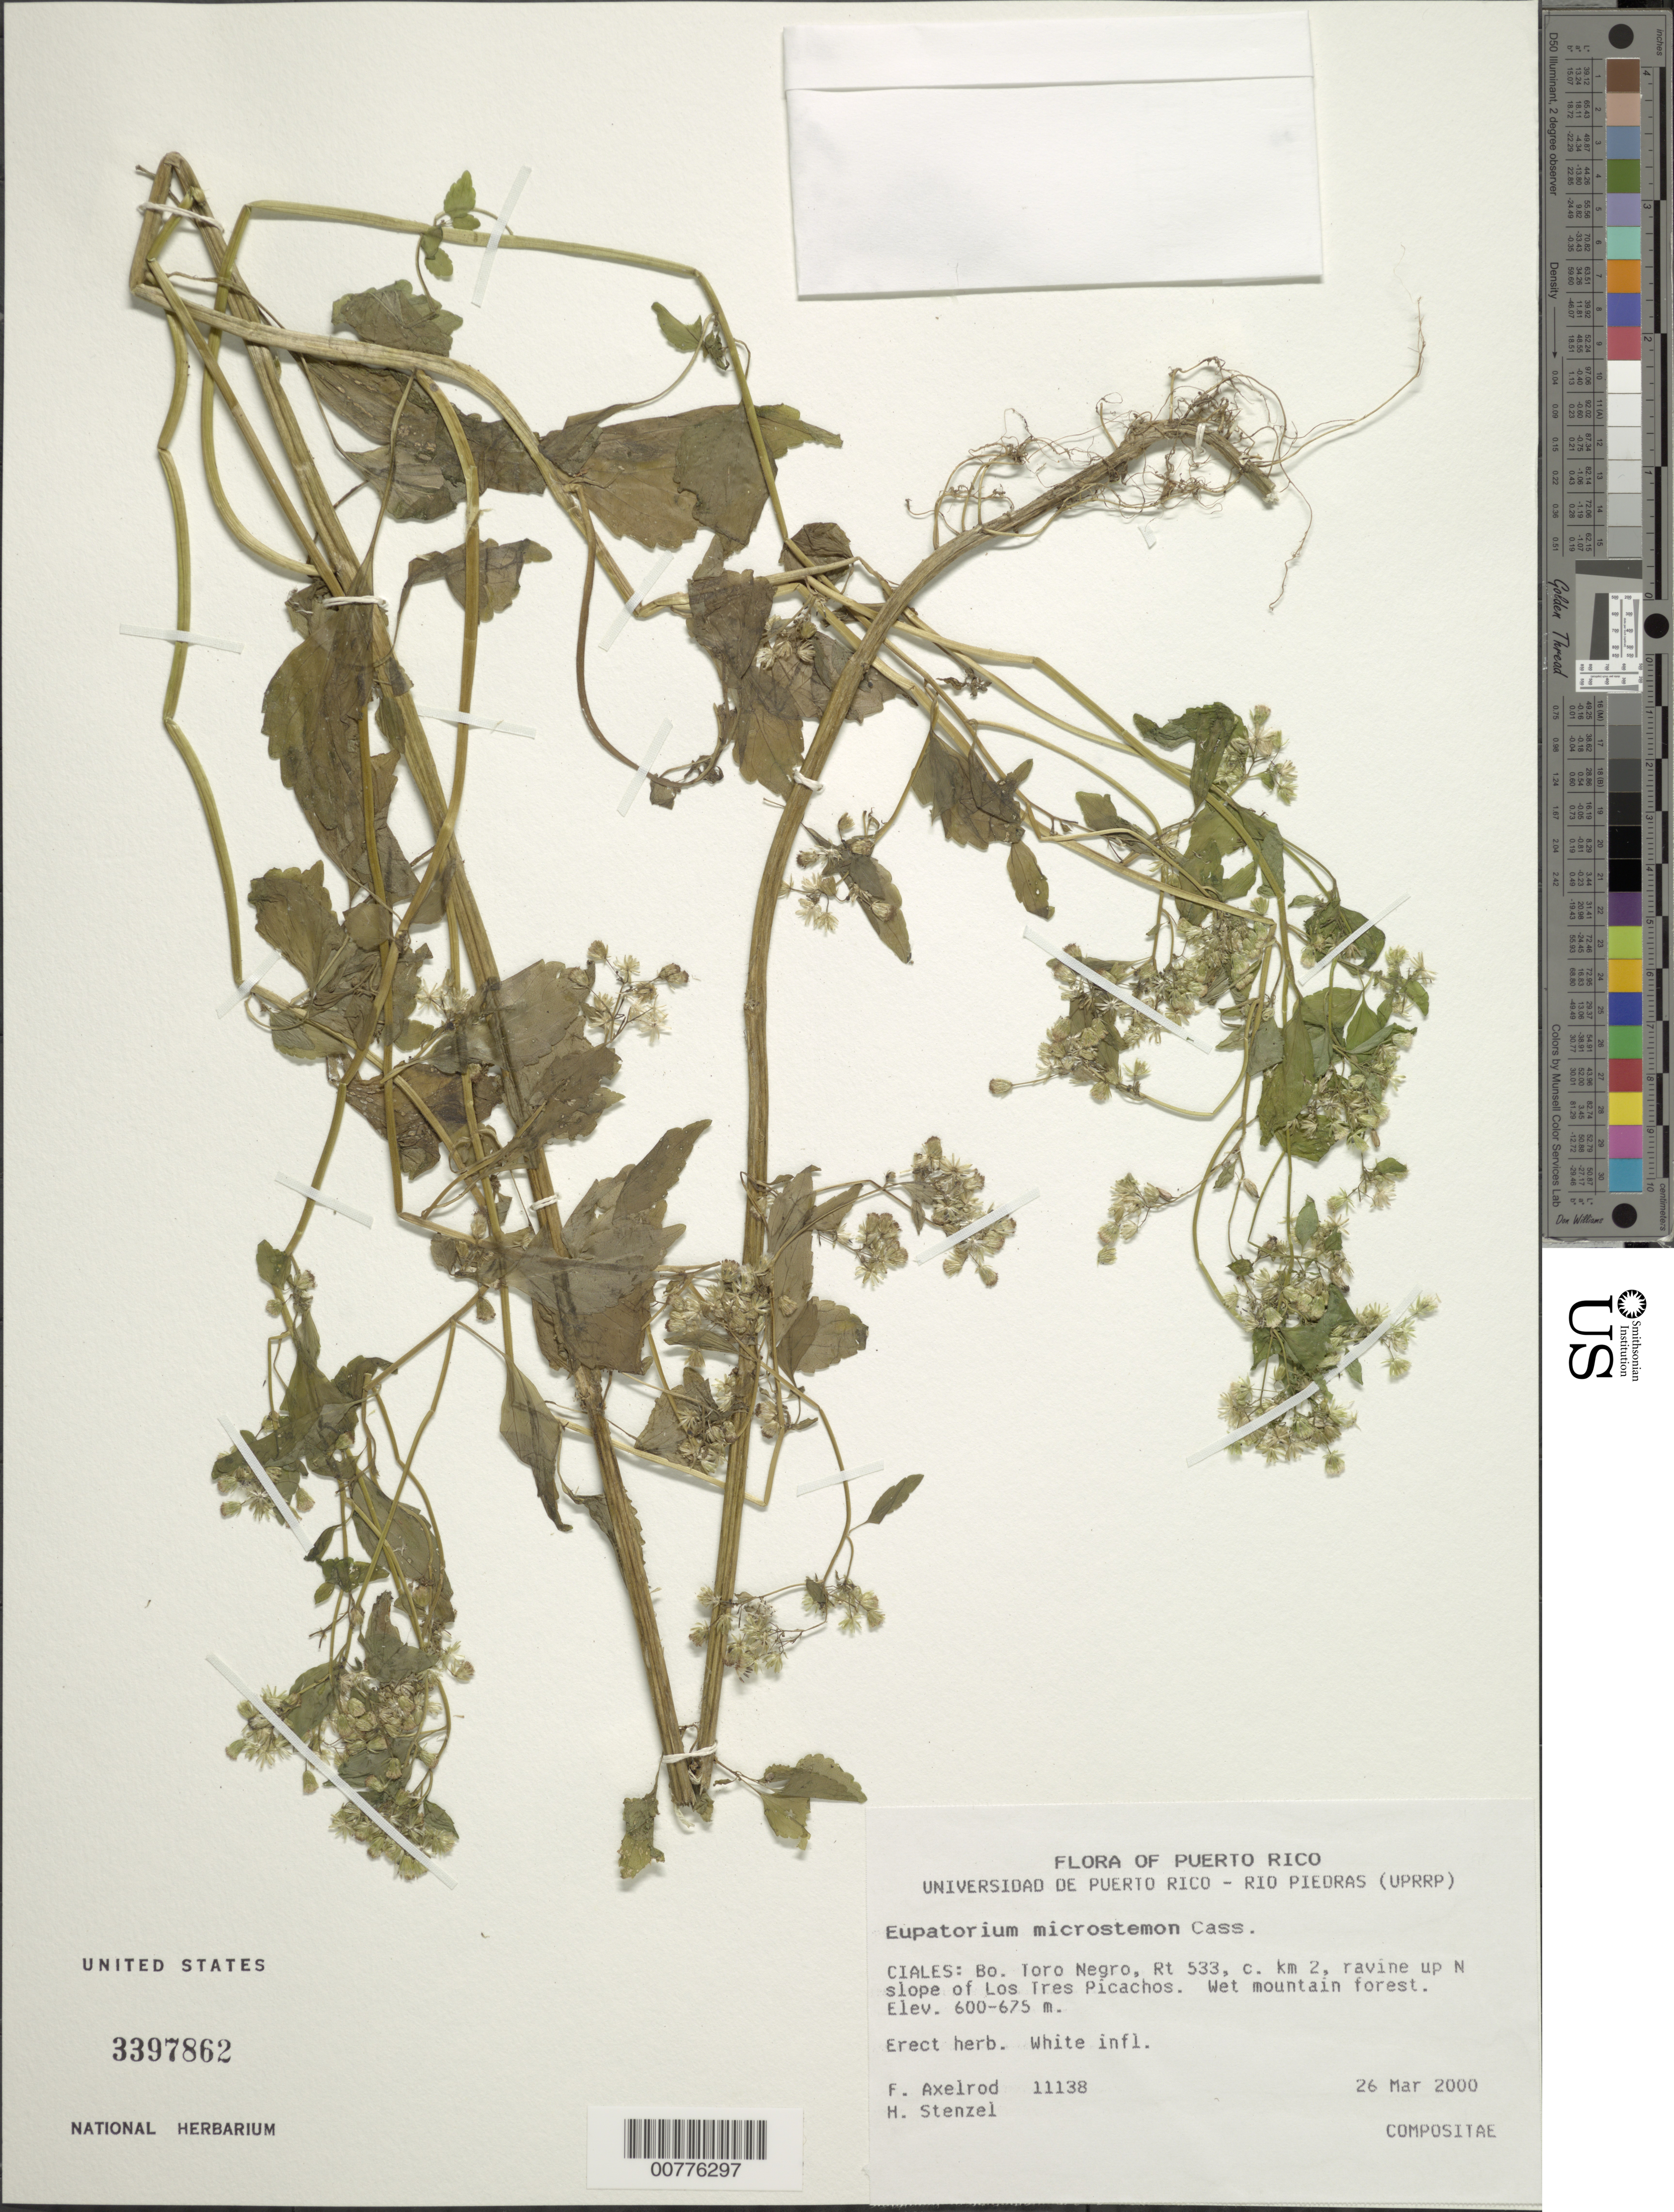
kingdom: Plantae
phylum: Tracheophyta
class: Magnoliopsida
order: Asterales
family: Asteraceae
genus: Fleischmannia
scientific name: Fleischmannia microstemon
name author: (Cass.) R.M. King & H. Rob.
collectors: F. S. Axelrod & H. Stenzel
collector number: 11138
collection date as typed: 26 Mar 2000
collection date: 2000-03-26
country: Puerto Rico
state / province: Ciales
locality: Ciales: Bo. Toro Negro, Rt 533, ca. Km 2, ravine up N slope of Los Tres Picachos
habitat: Wet mountain forest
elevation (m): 600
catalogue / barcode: US 3397862